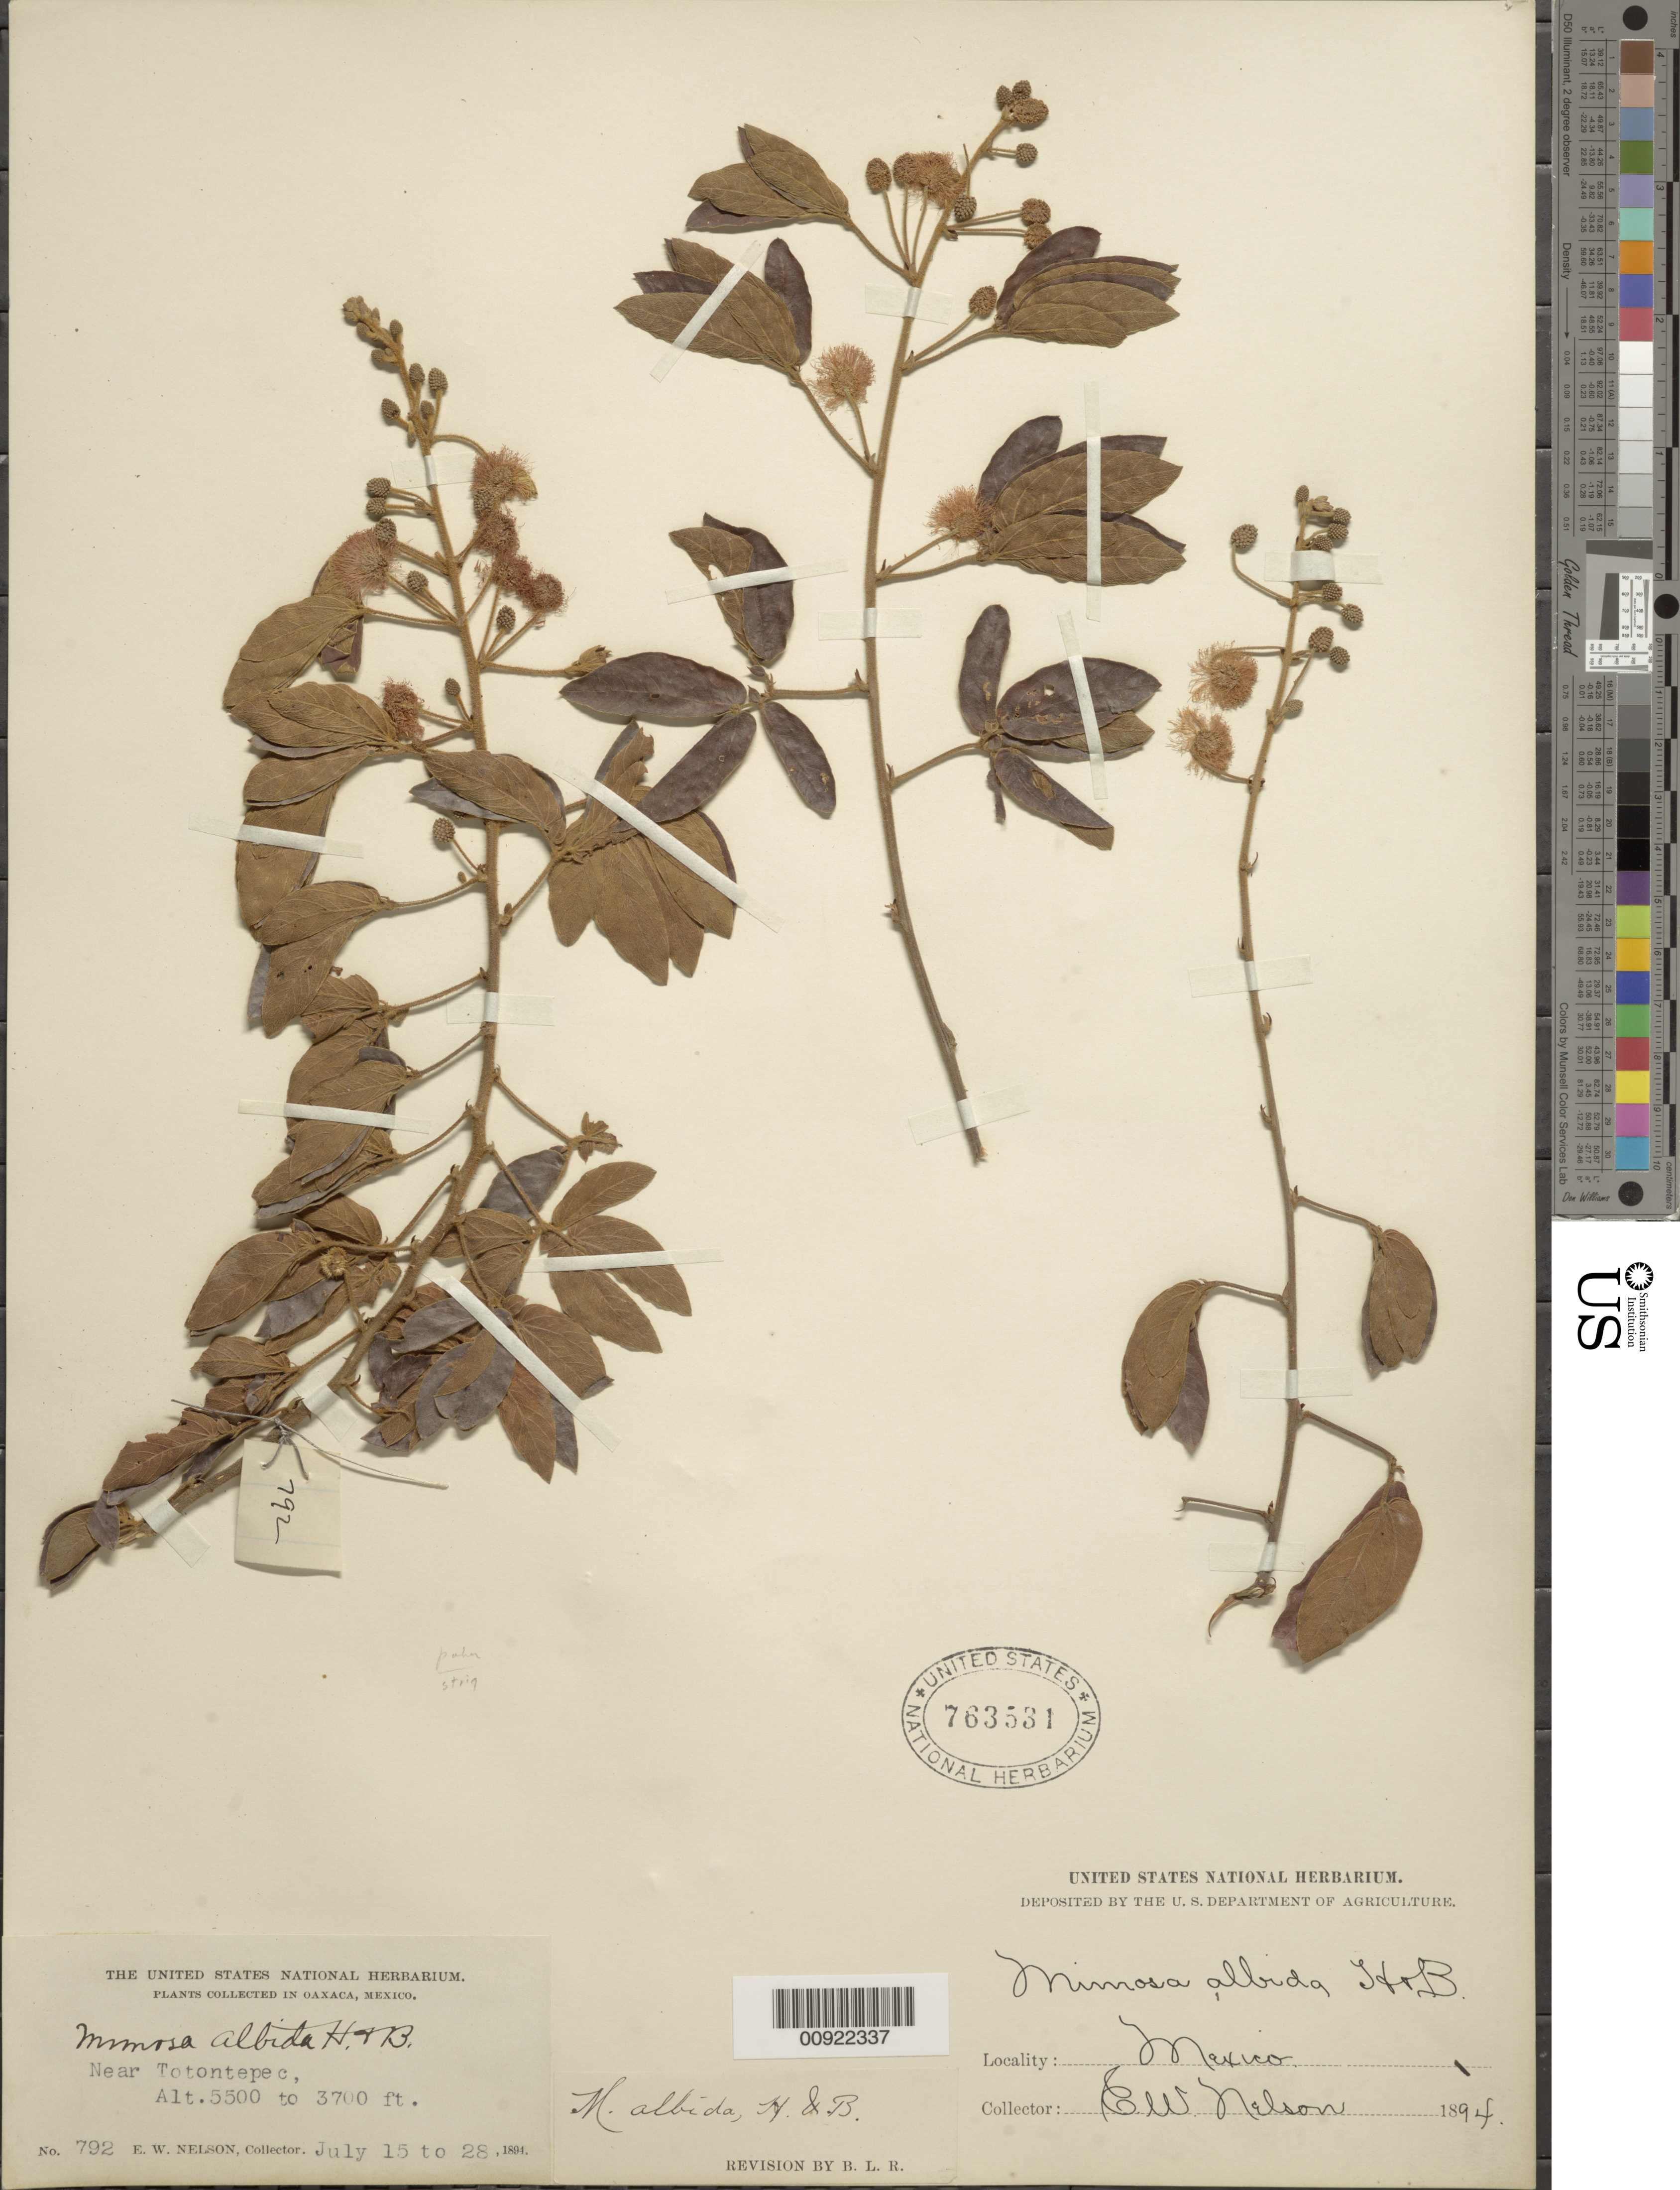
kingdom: Plantae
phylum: Tracheophyta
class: Magnoliopsida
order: Fabales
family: Fabaceae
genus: Mimosa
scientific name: Mimosa albida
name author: Humb. & Bonpl. ex Willd.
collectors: E. W. Nelson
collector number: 792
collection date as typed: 15 Jul 1894 to 28 Jul 1894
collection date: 1894-07-15/1894-07-28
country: Mexico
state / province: Oaxaca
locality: Near Totontepec.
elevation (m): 1128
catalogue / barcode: US 763531